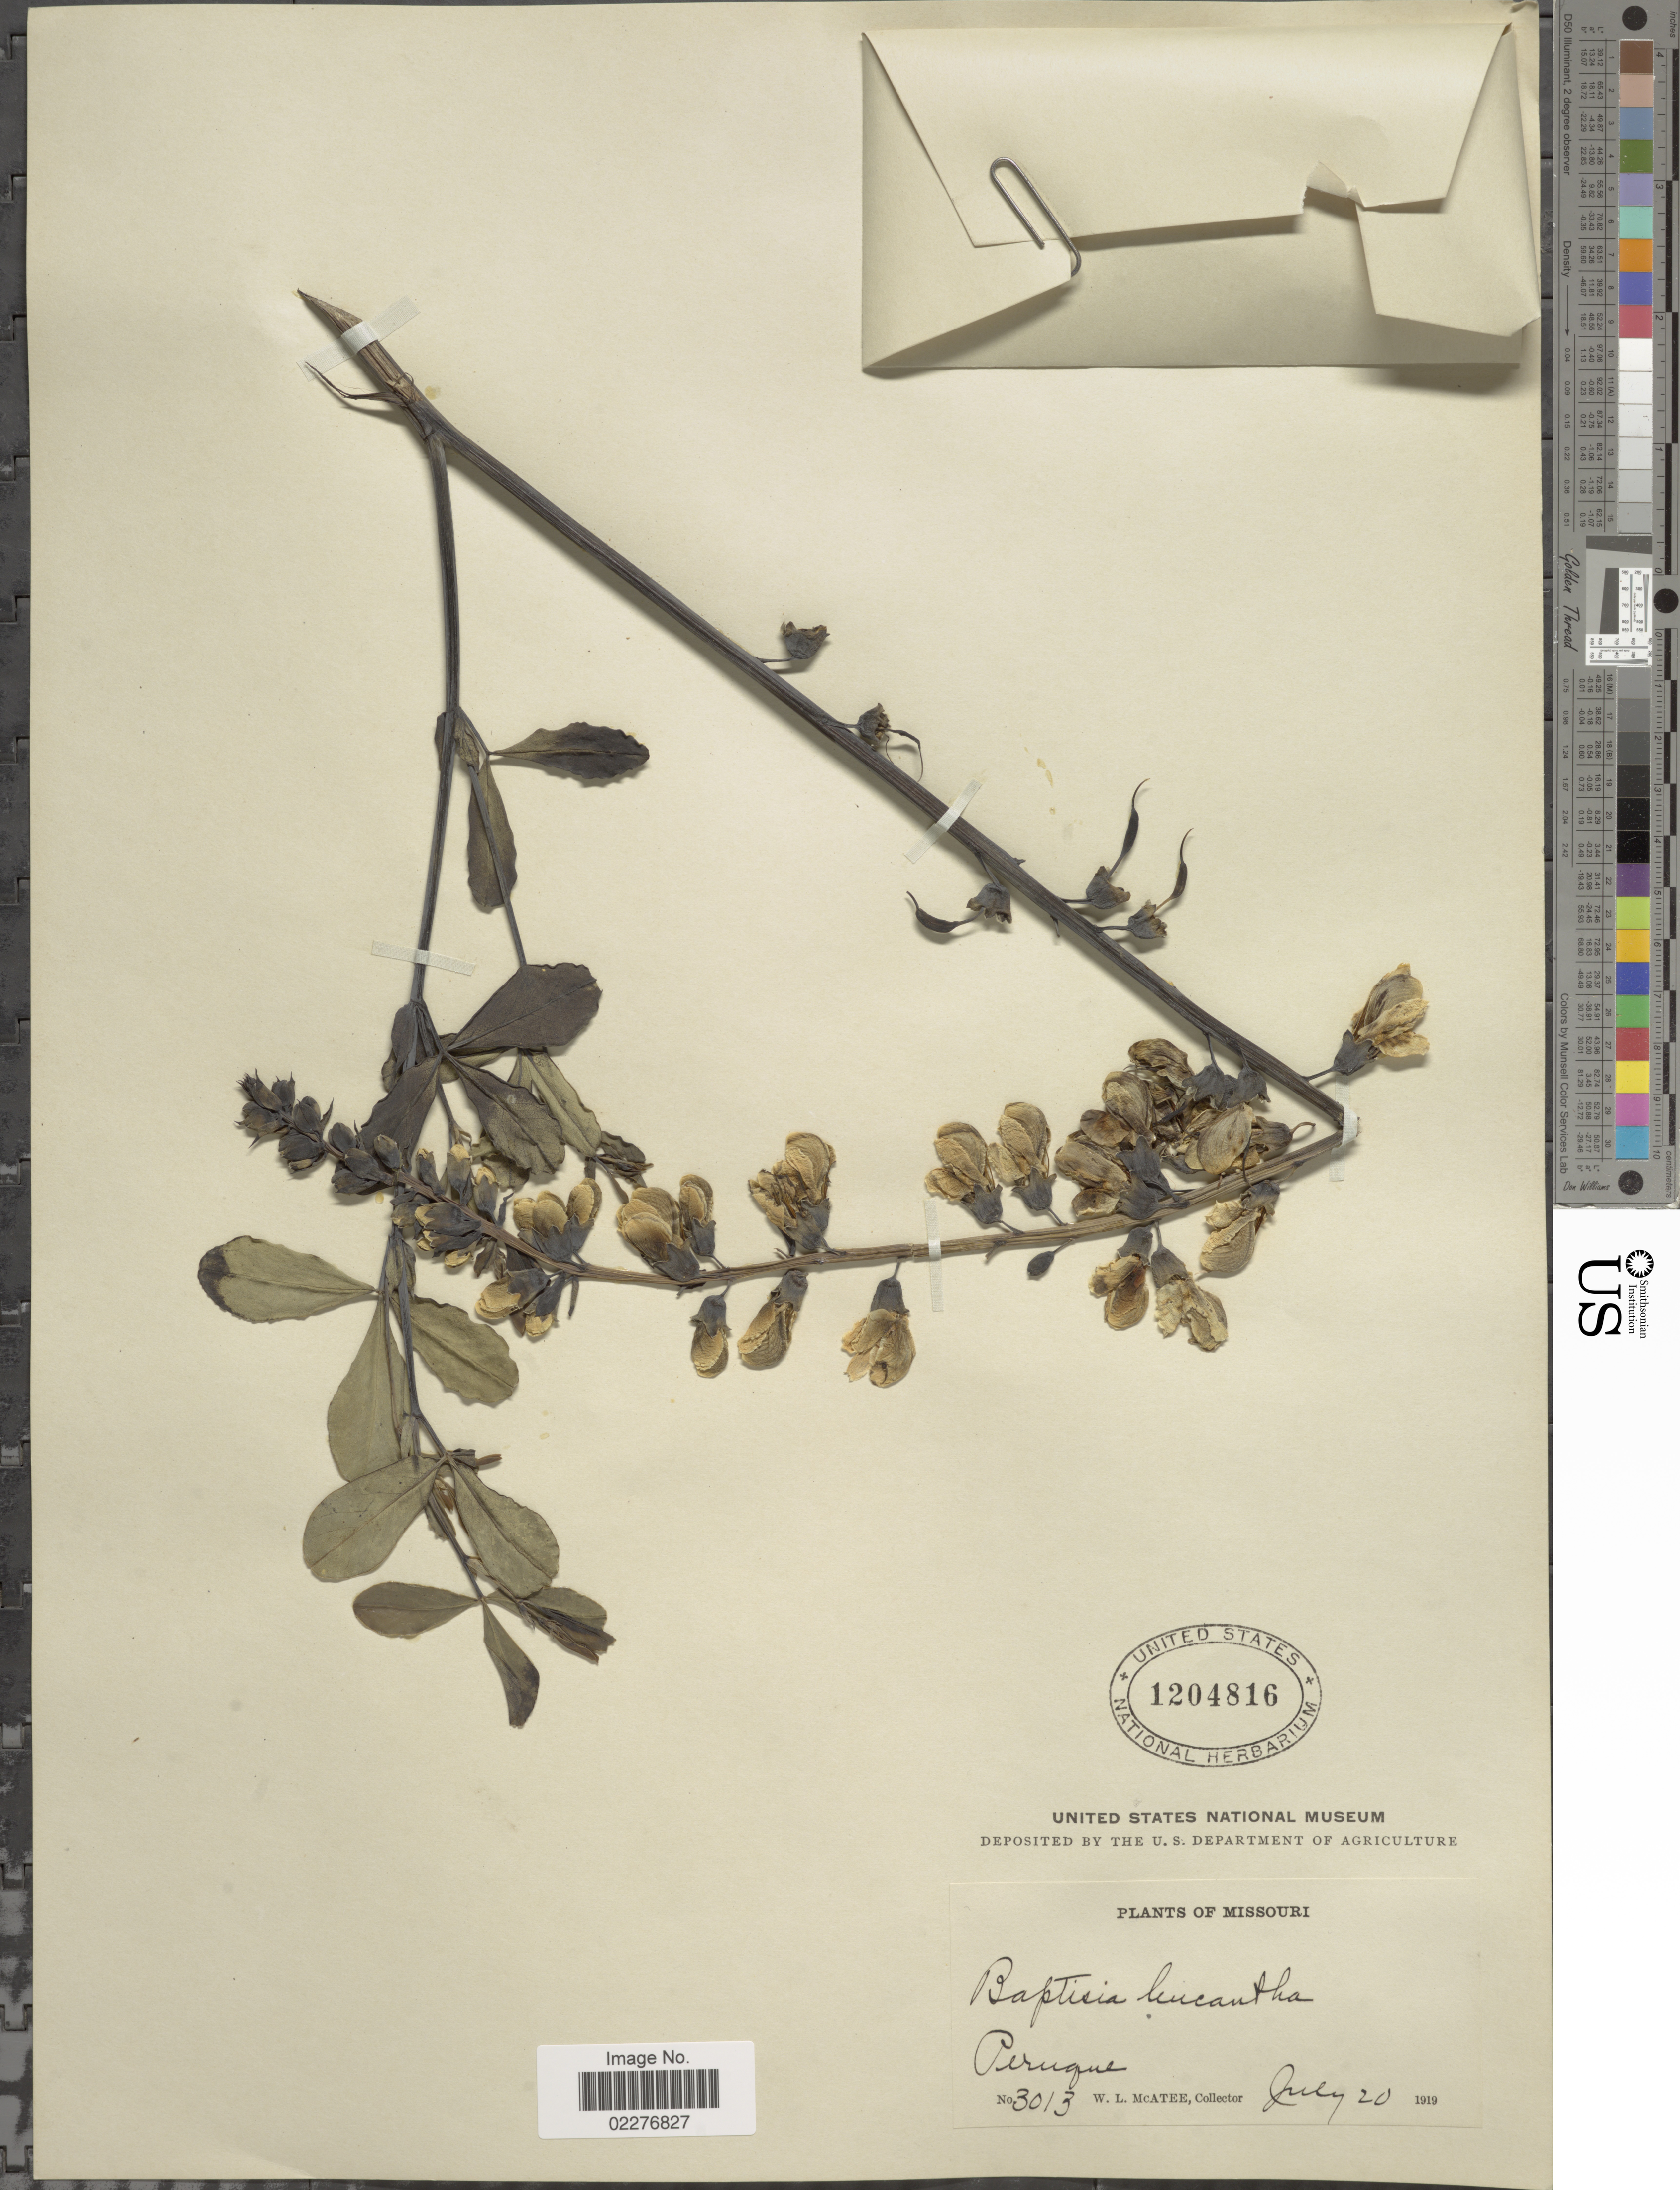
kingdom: Plantae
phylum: Tracheophyta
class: Magnoliopsida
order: Fabales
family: Fabaceae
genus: Baptisia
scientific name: Baptisia leucantha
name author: Torr. & A. Gray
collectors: W. McAtee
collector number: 3013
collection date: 1919-07-20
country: United States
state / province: Missouri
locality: Peruque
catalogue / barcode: US 1204816